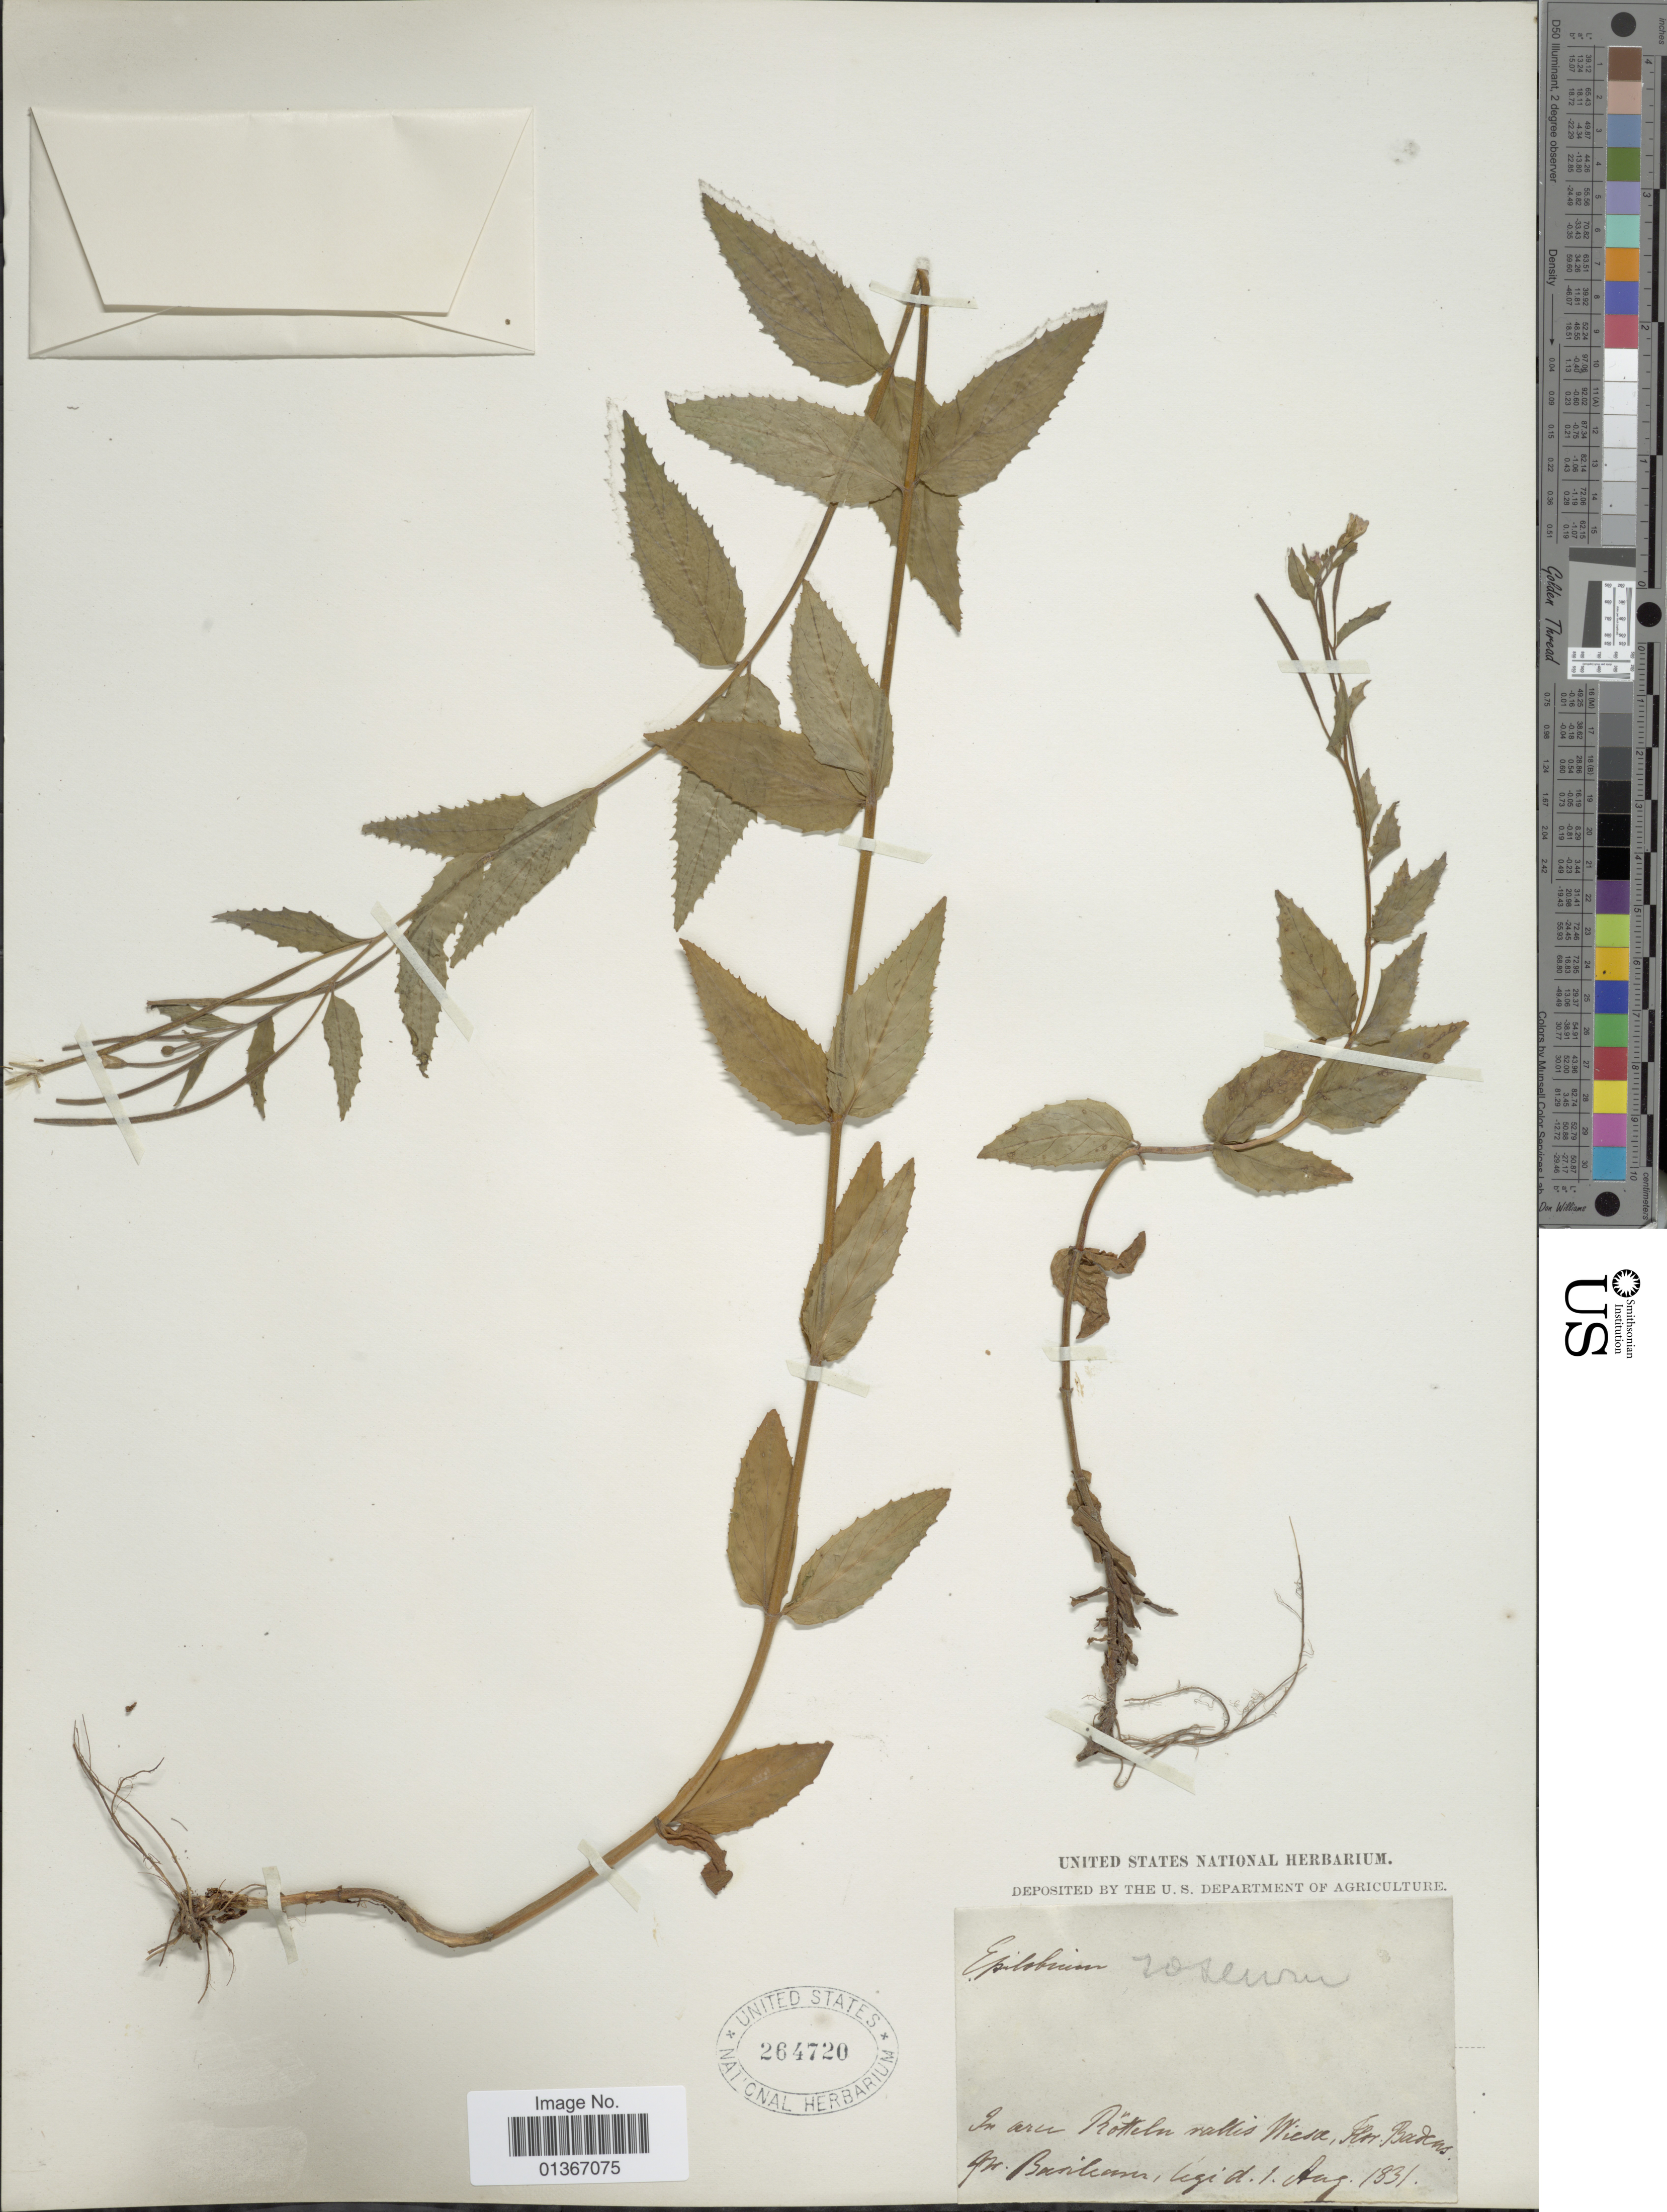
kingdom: Plantae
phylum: Tracheophyta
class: Magnoliopsida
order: Myrtales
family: Onagraceae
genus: Epilobium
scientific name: Epilobium roseum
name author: Schreb.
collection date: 1831-08-01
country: Germany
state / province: Baden-Württemberg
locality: In aru Rötteln vallis Wiesa, Flsr. Badens, gr. Basileann. [interpreted]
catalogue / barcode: US 264720